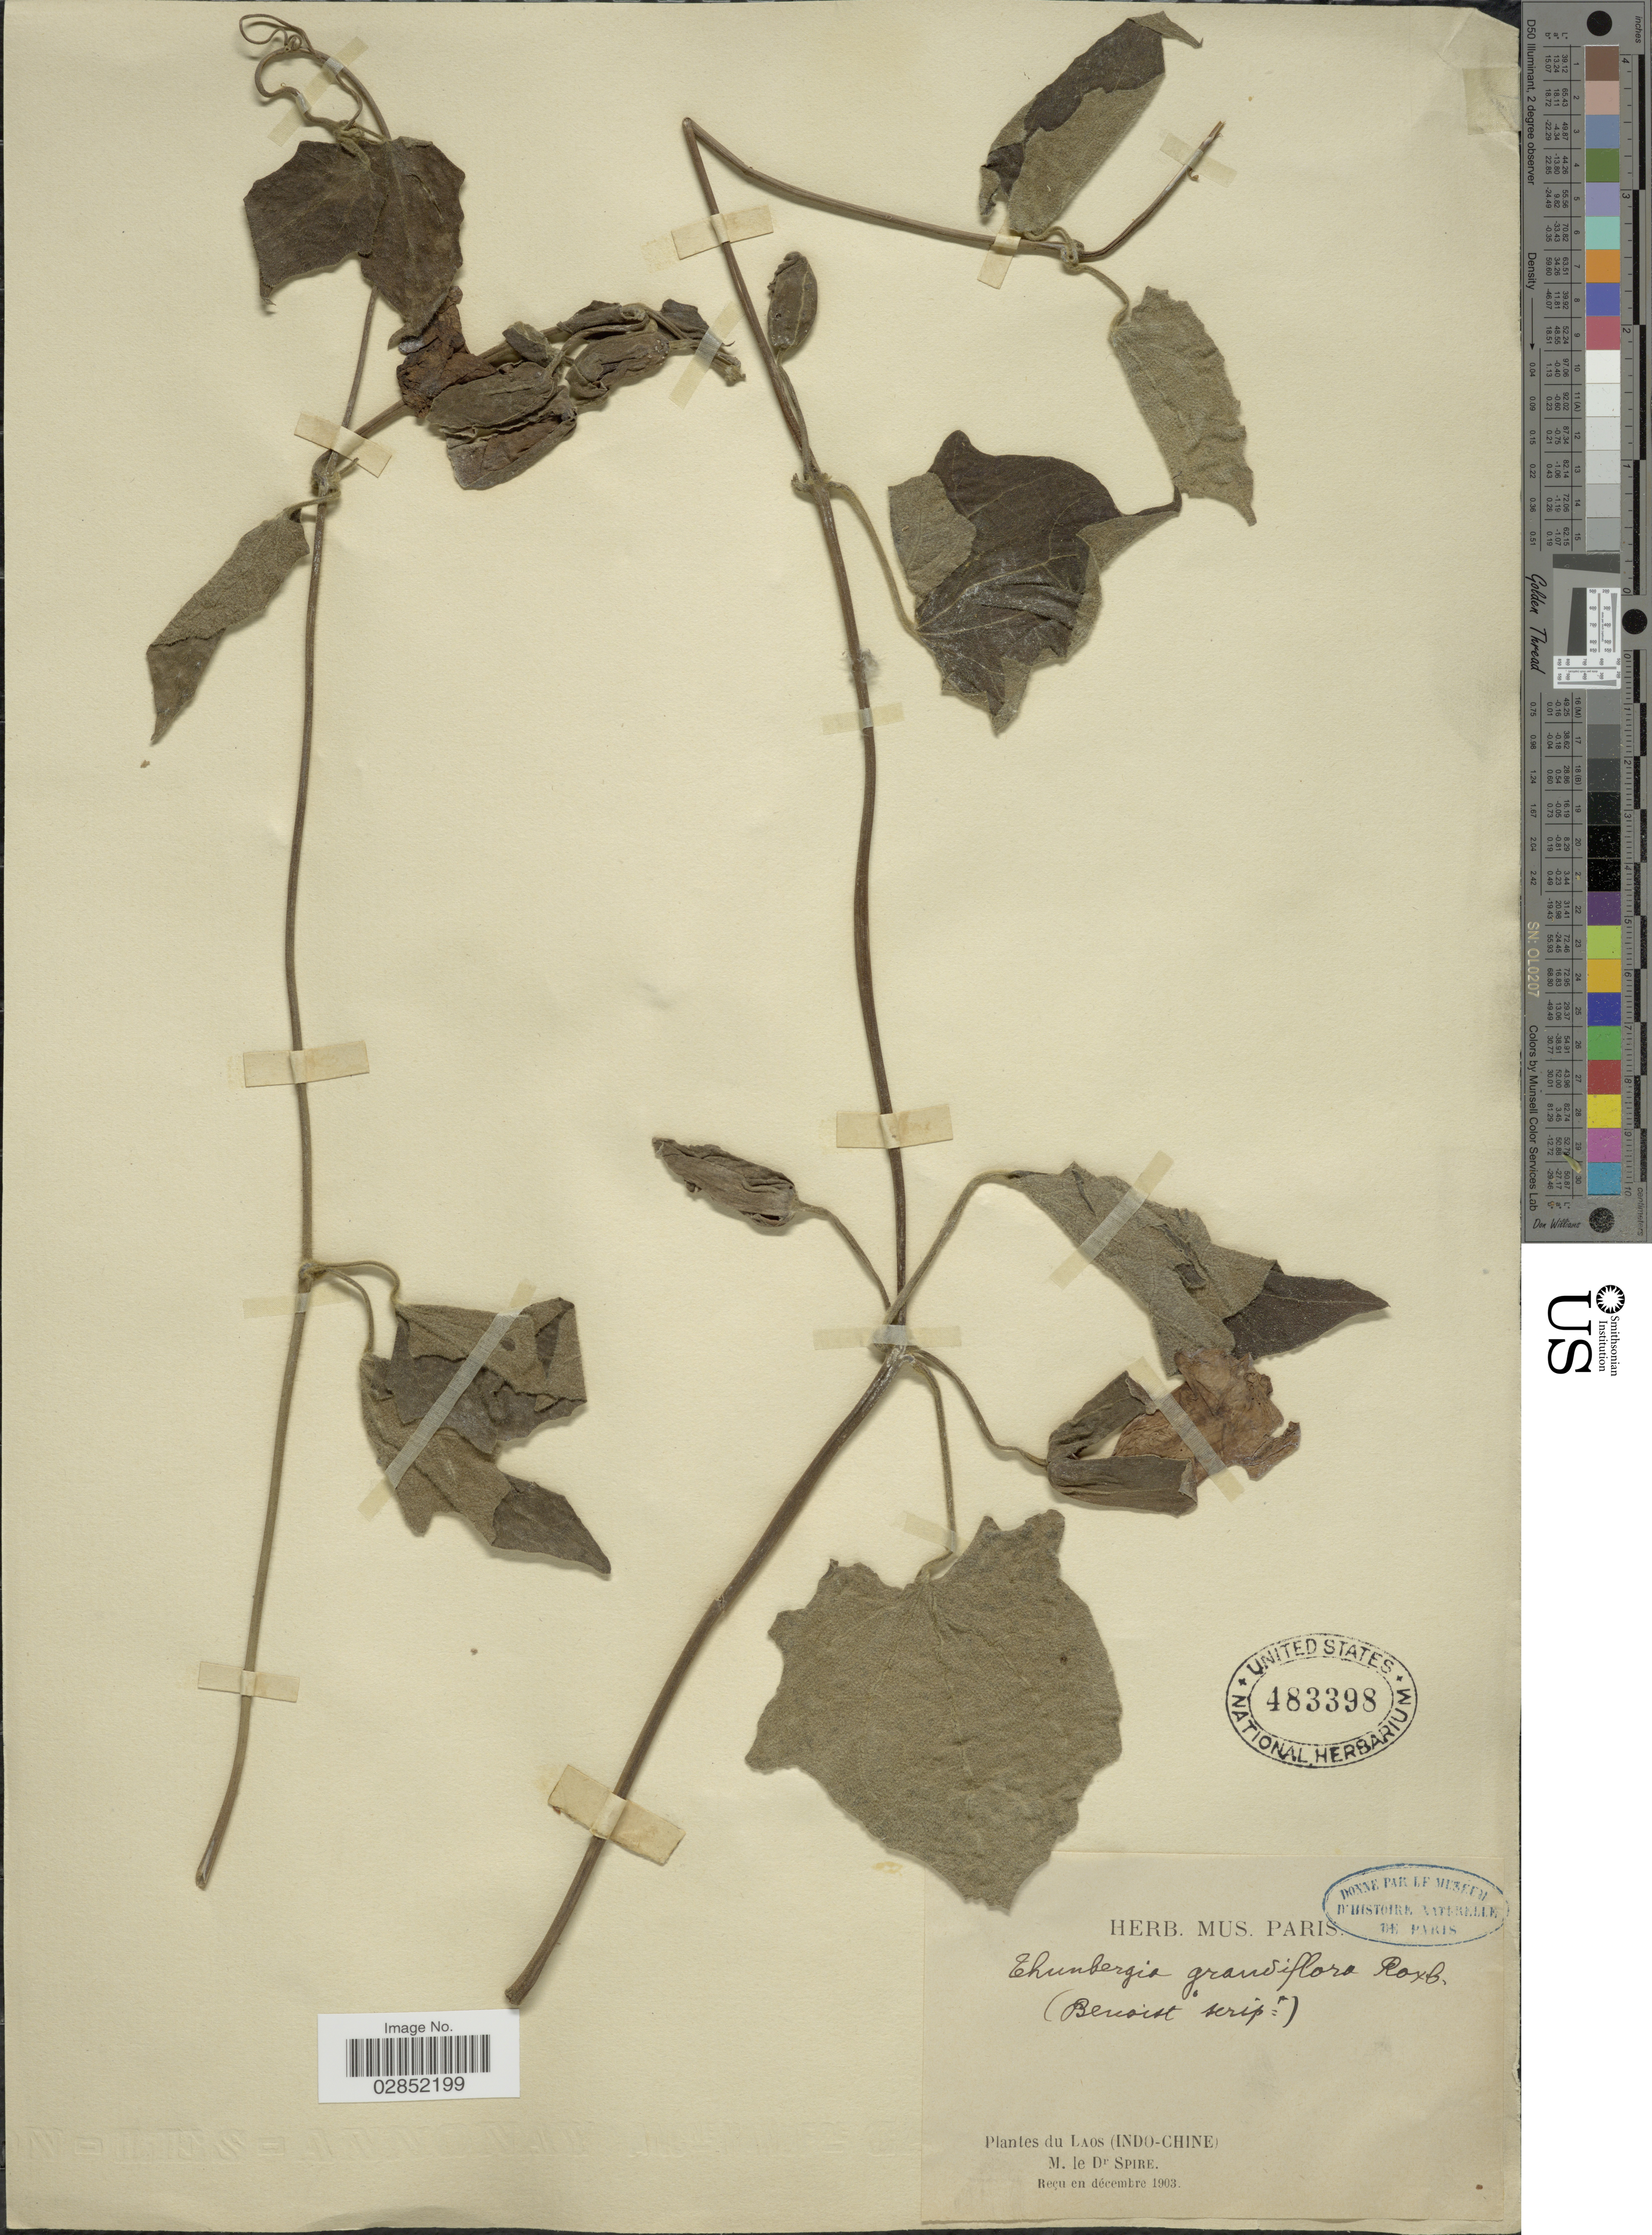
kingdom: Plantae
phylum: Tracheophyta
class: Magnoliopsida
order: Lamiales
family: Acanthaceae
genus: Thunbergia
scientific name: Thunbergia grandiflora 'Alba'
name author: (Roxb. ex Rottler) Roxb.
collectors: M. Spire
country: Laos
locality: (Indo-Chine).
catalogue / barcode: US 483398